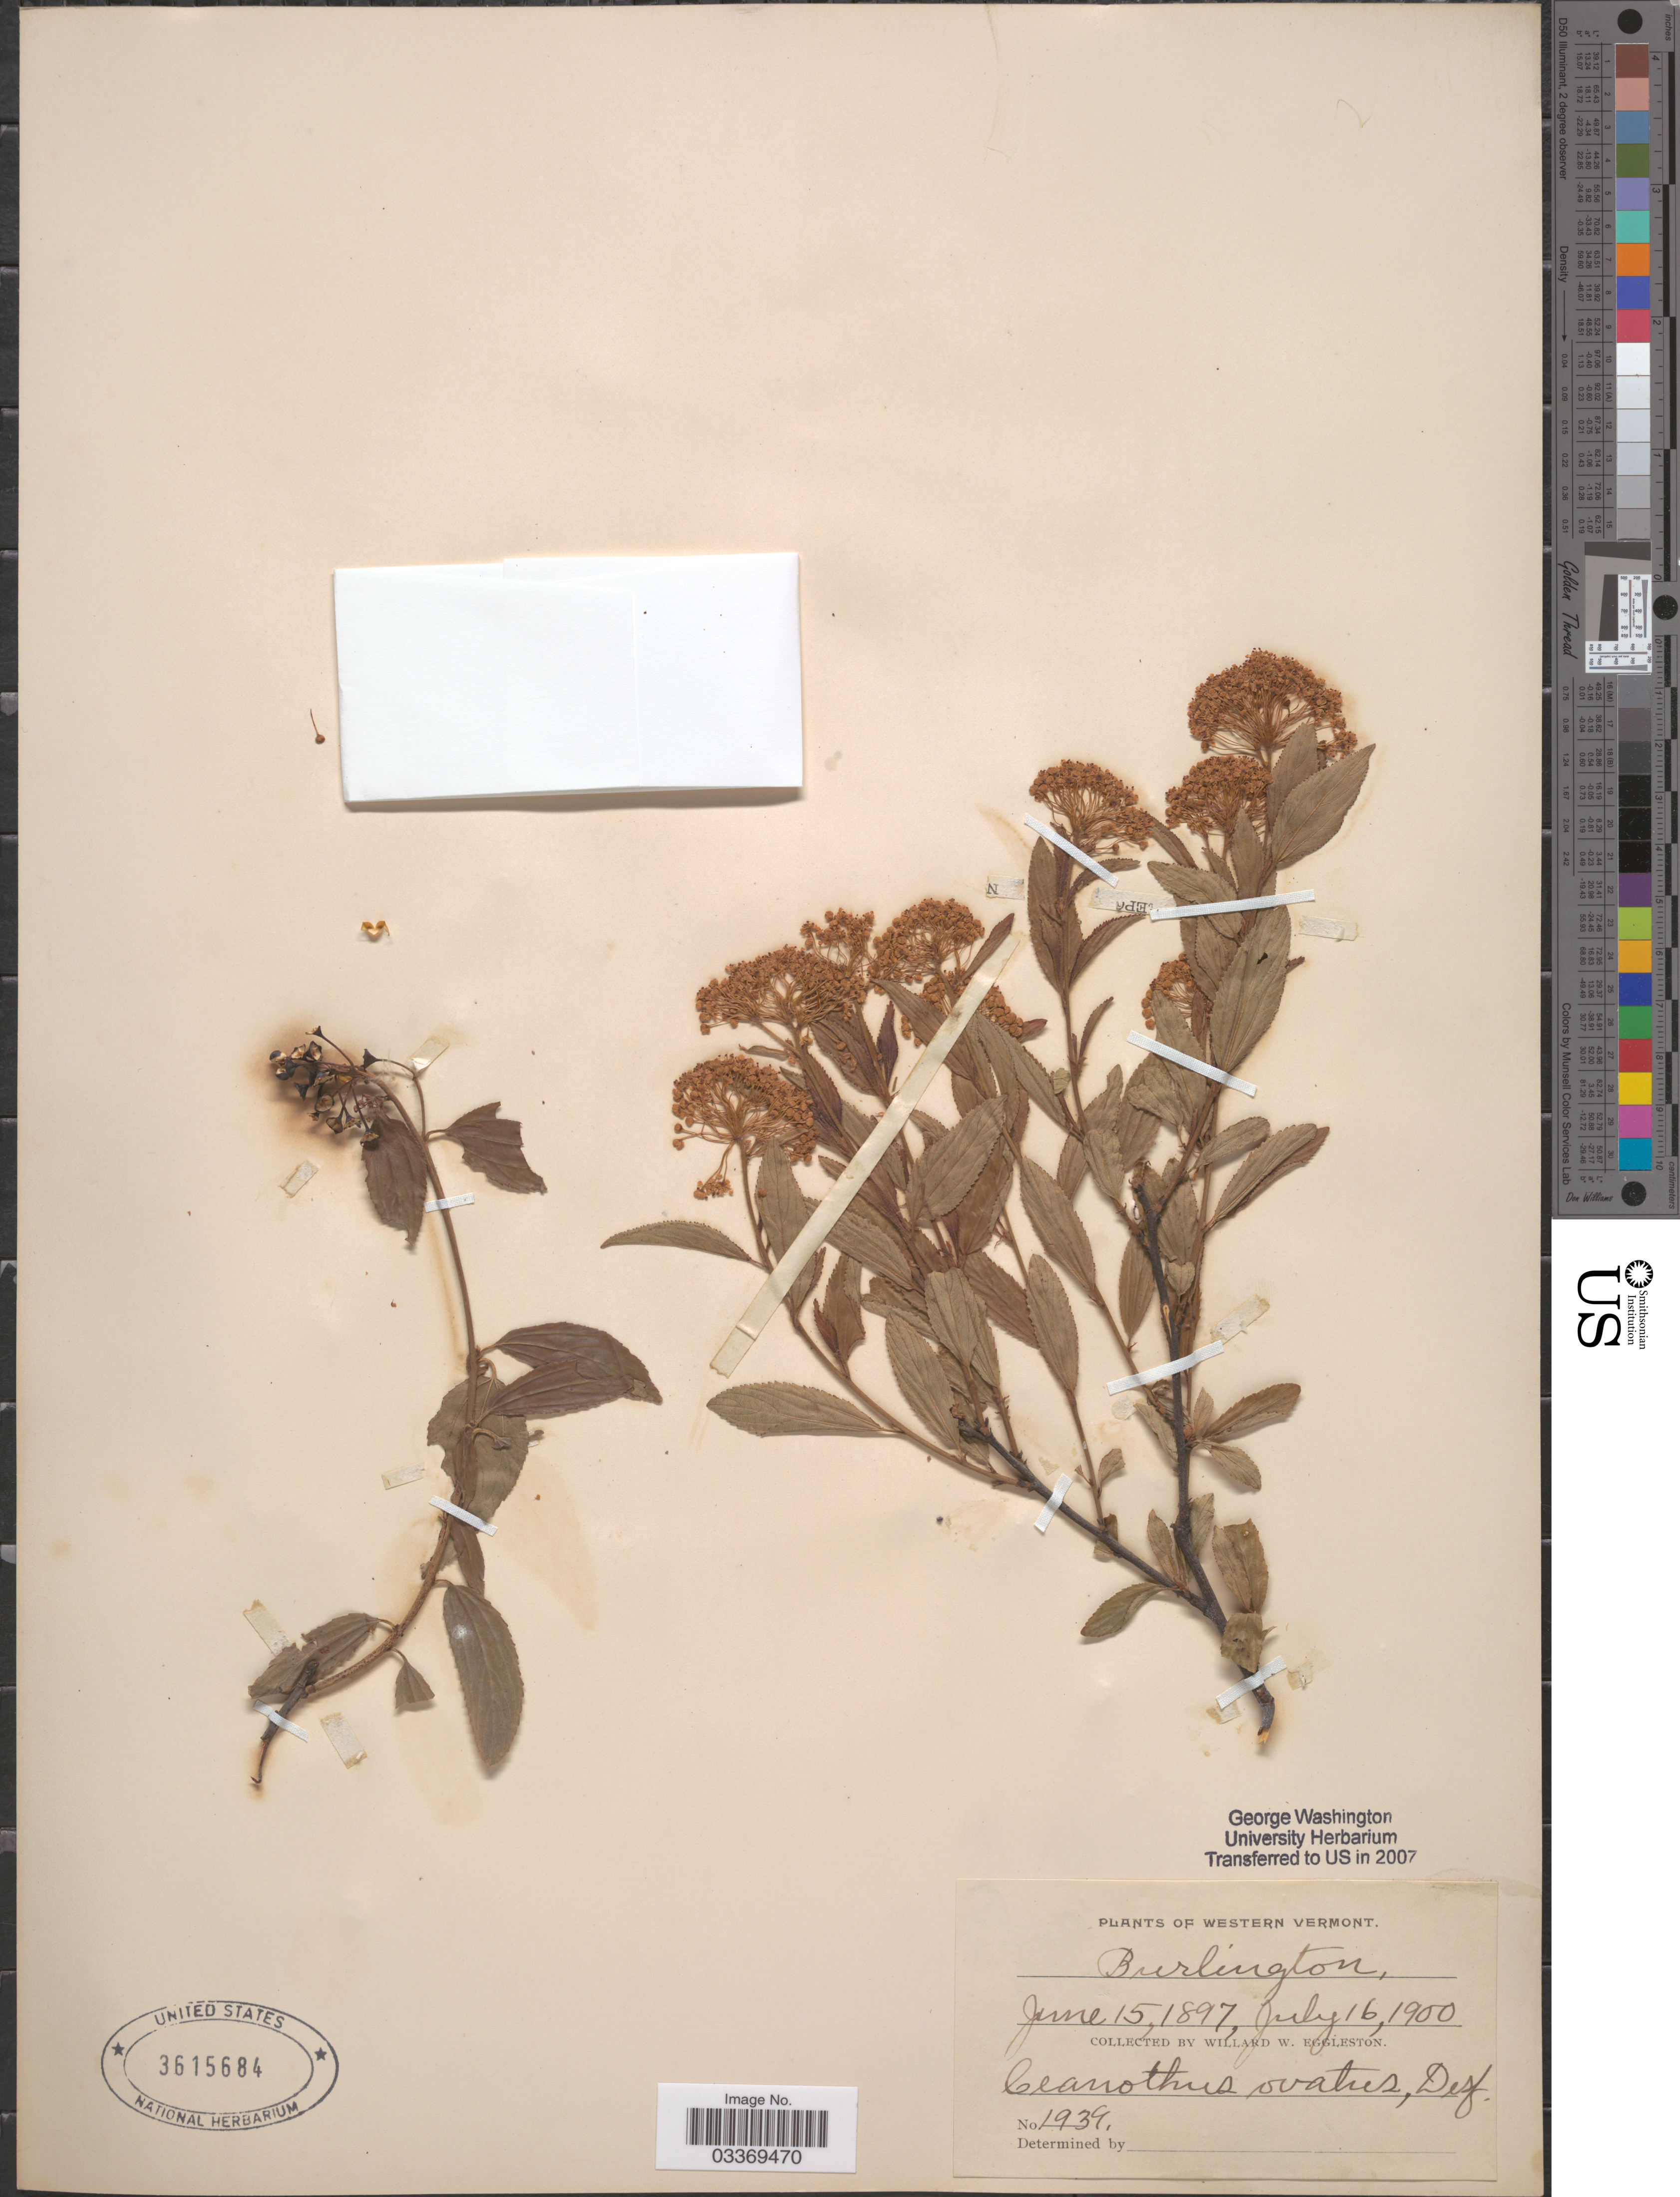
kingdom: Plantae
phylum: Tracheophyta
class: Magnoliopsida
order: Rosales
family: Rhamnaceae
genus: Ceanothus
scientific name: Ceanothus ovatus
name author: Desf.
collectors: W. W. Eggleston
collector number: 1939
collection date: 1897-06-15/1900-07-16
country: United States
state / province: Vermont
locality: Western Vermont. Burlington.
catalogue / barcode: US 3615684